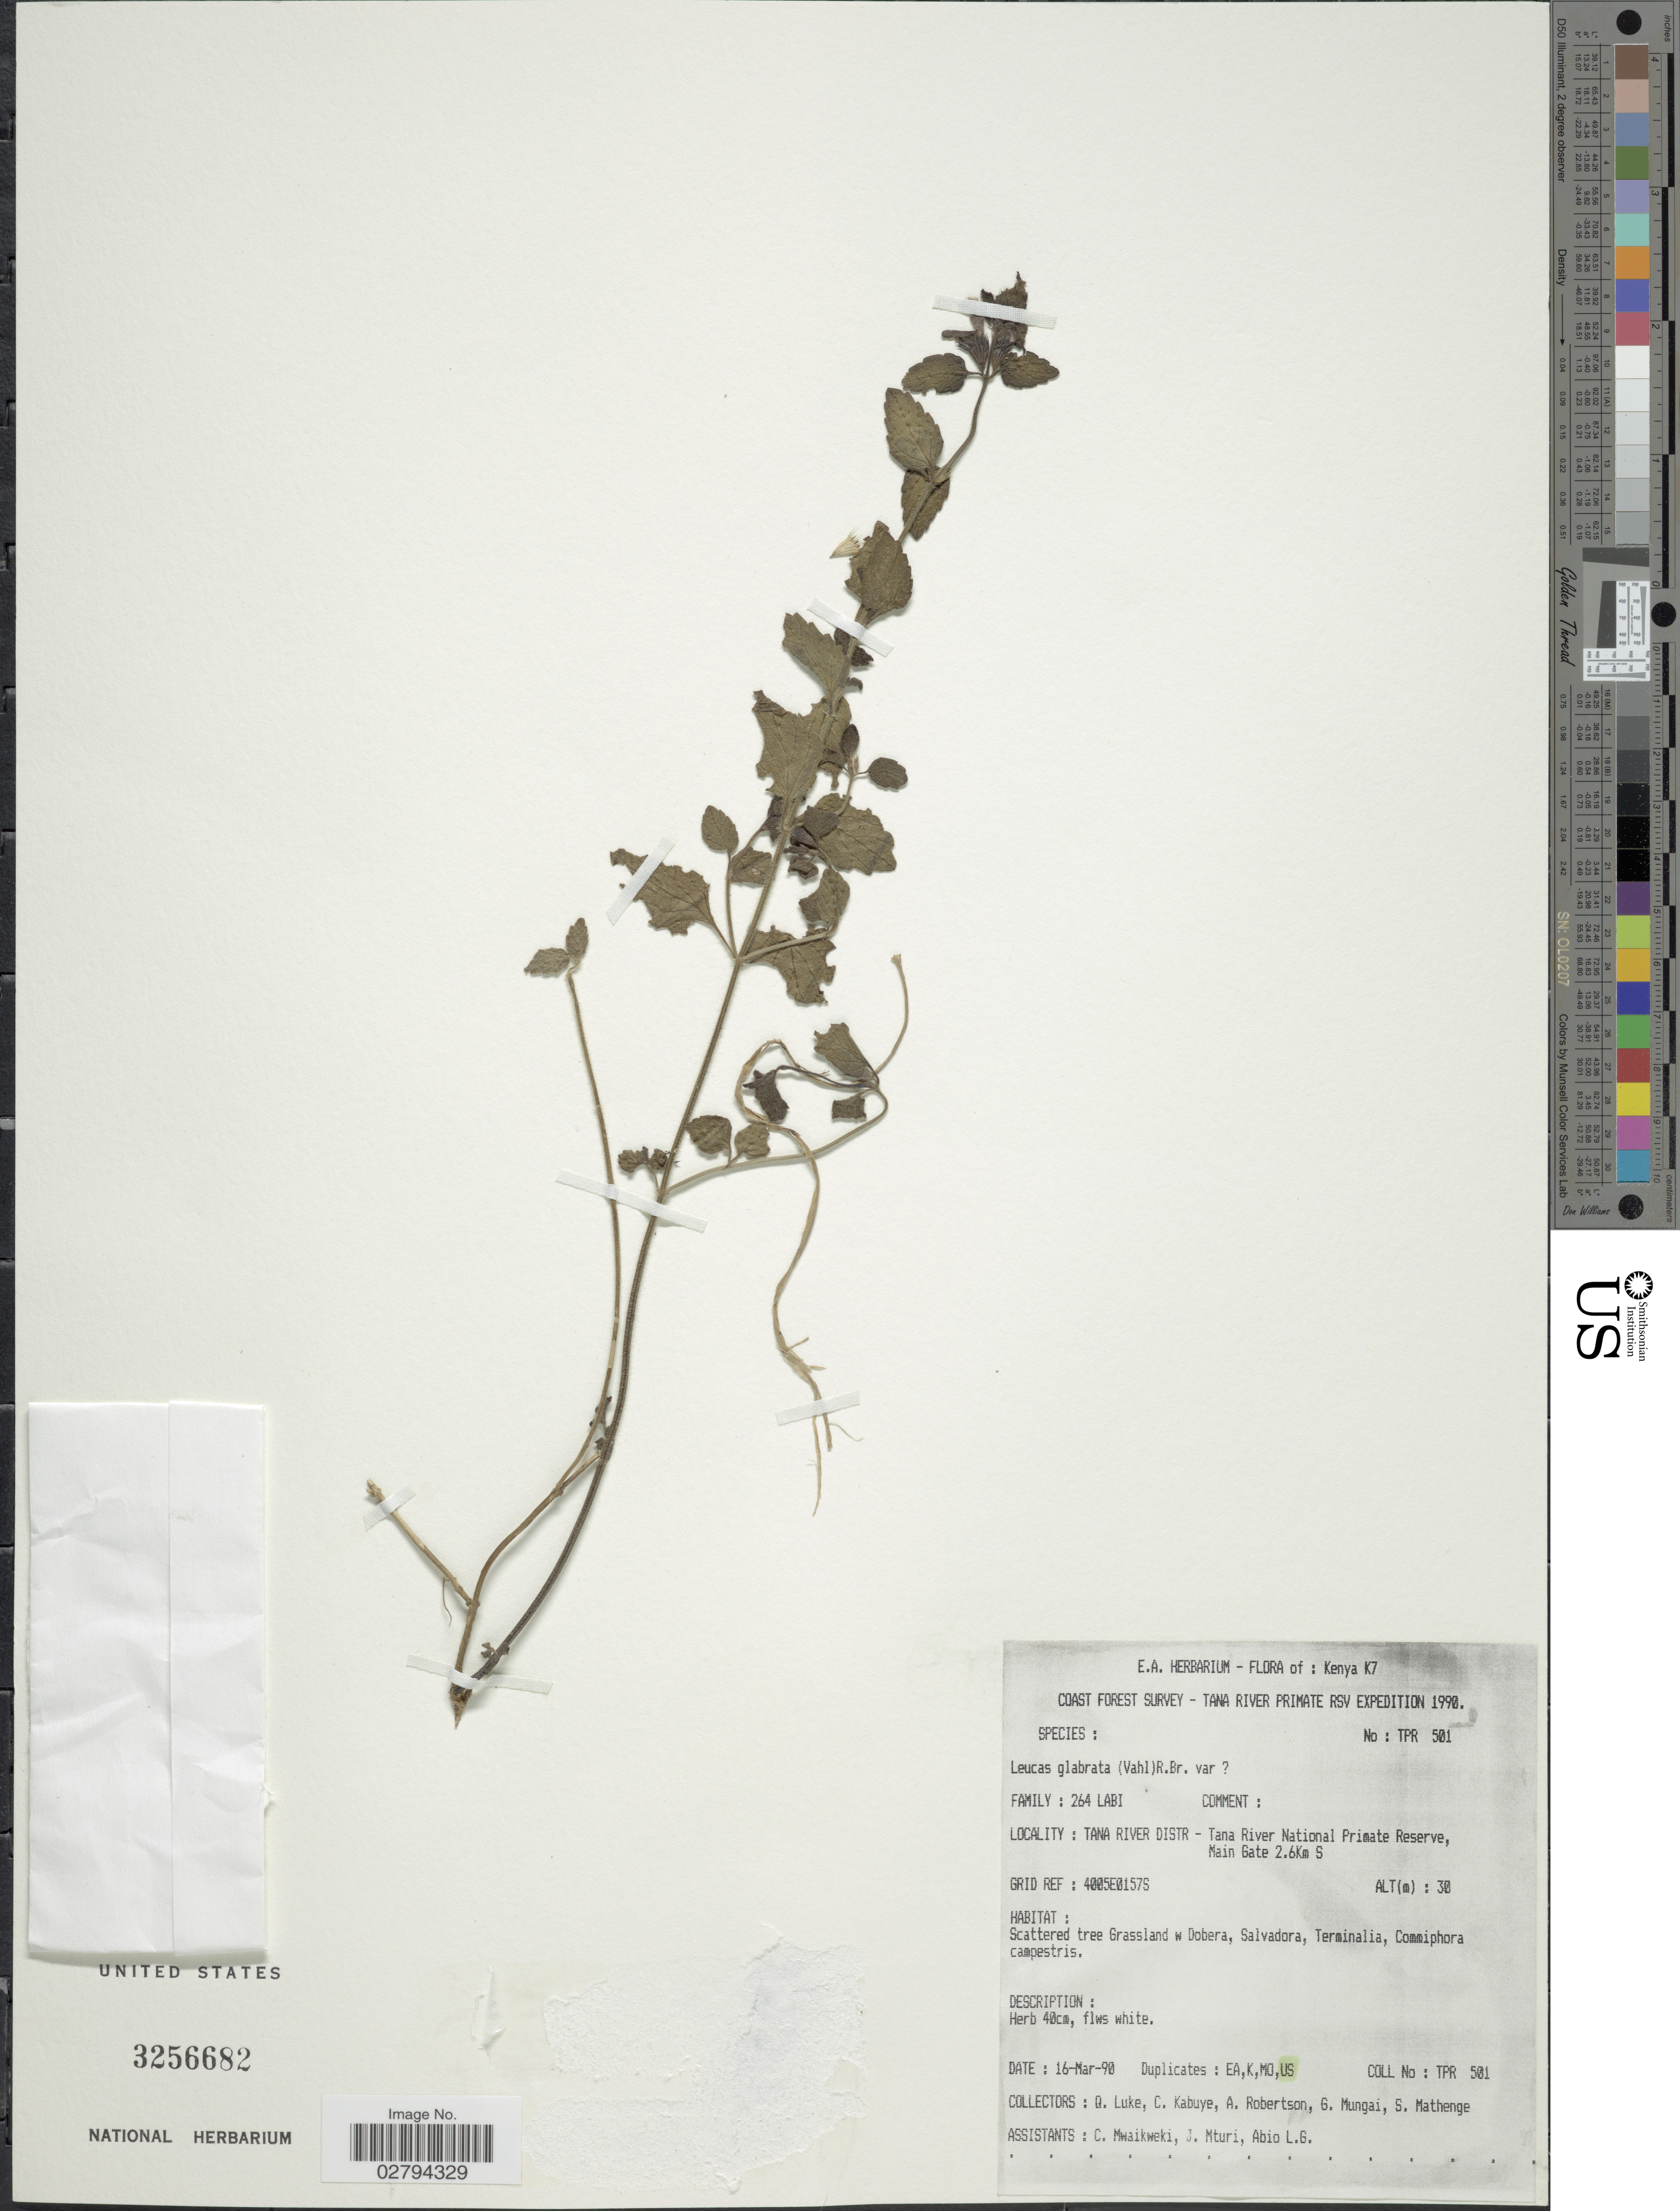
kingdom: Plantae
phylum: Tracheophyta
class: Magnoliopsida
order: Lamiales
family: Lamiaceae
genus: Leucas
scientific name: Leucas glabrata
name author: (Vahl) Sm.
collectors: Q. Luke, C. Kabuye, A. Robertson, G. Mungai & et al.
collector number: TPR501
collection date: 1990-03-16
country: Kenya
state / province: Tana River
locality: Kenya K7. Tana River Distr- Tana River National Primate Reserve, Main Gate 2.6 Km S. Grid Ref: 4005EO157S.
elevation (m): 30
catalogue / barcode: US 3256682